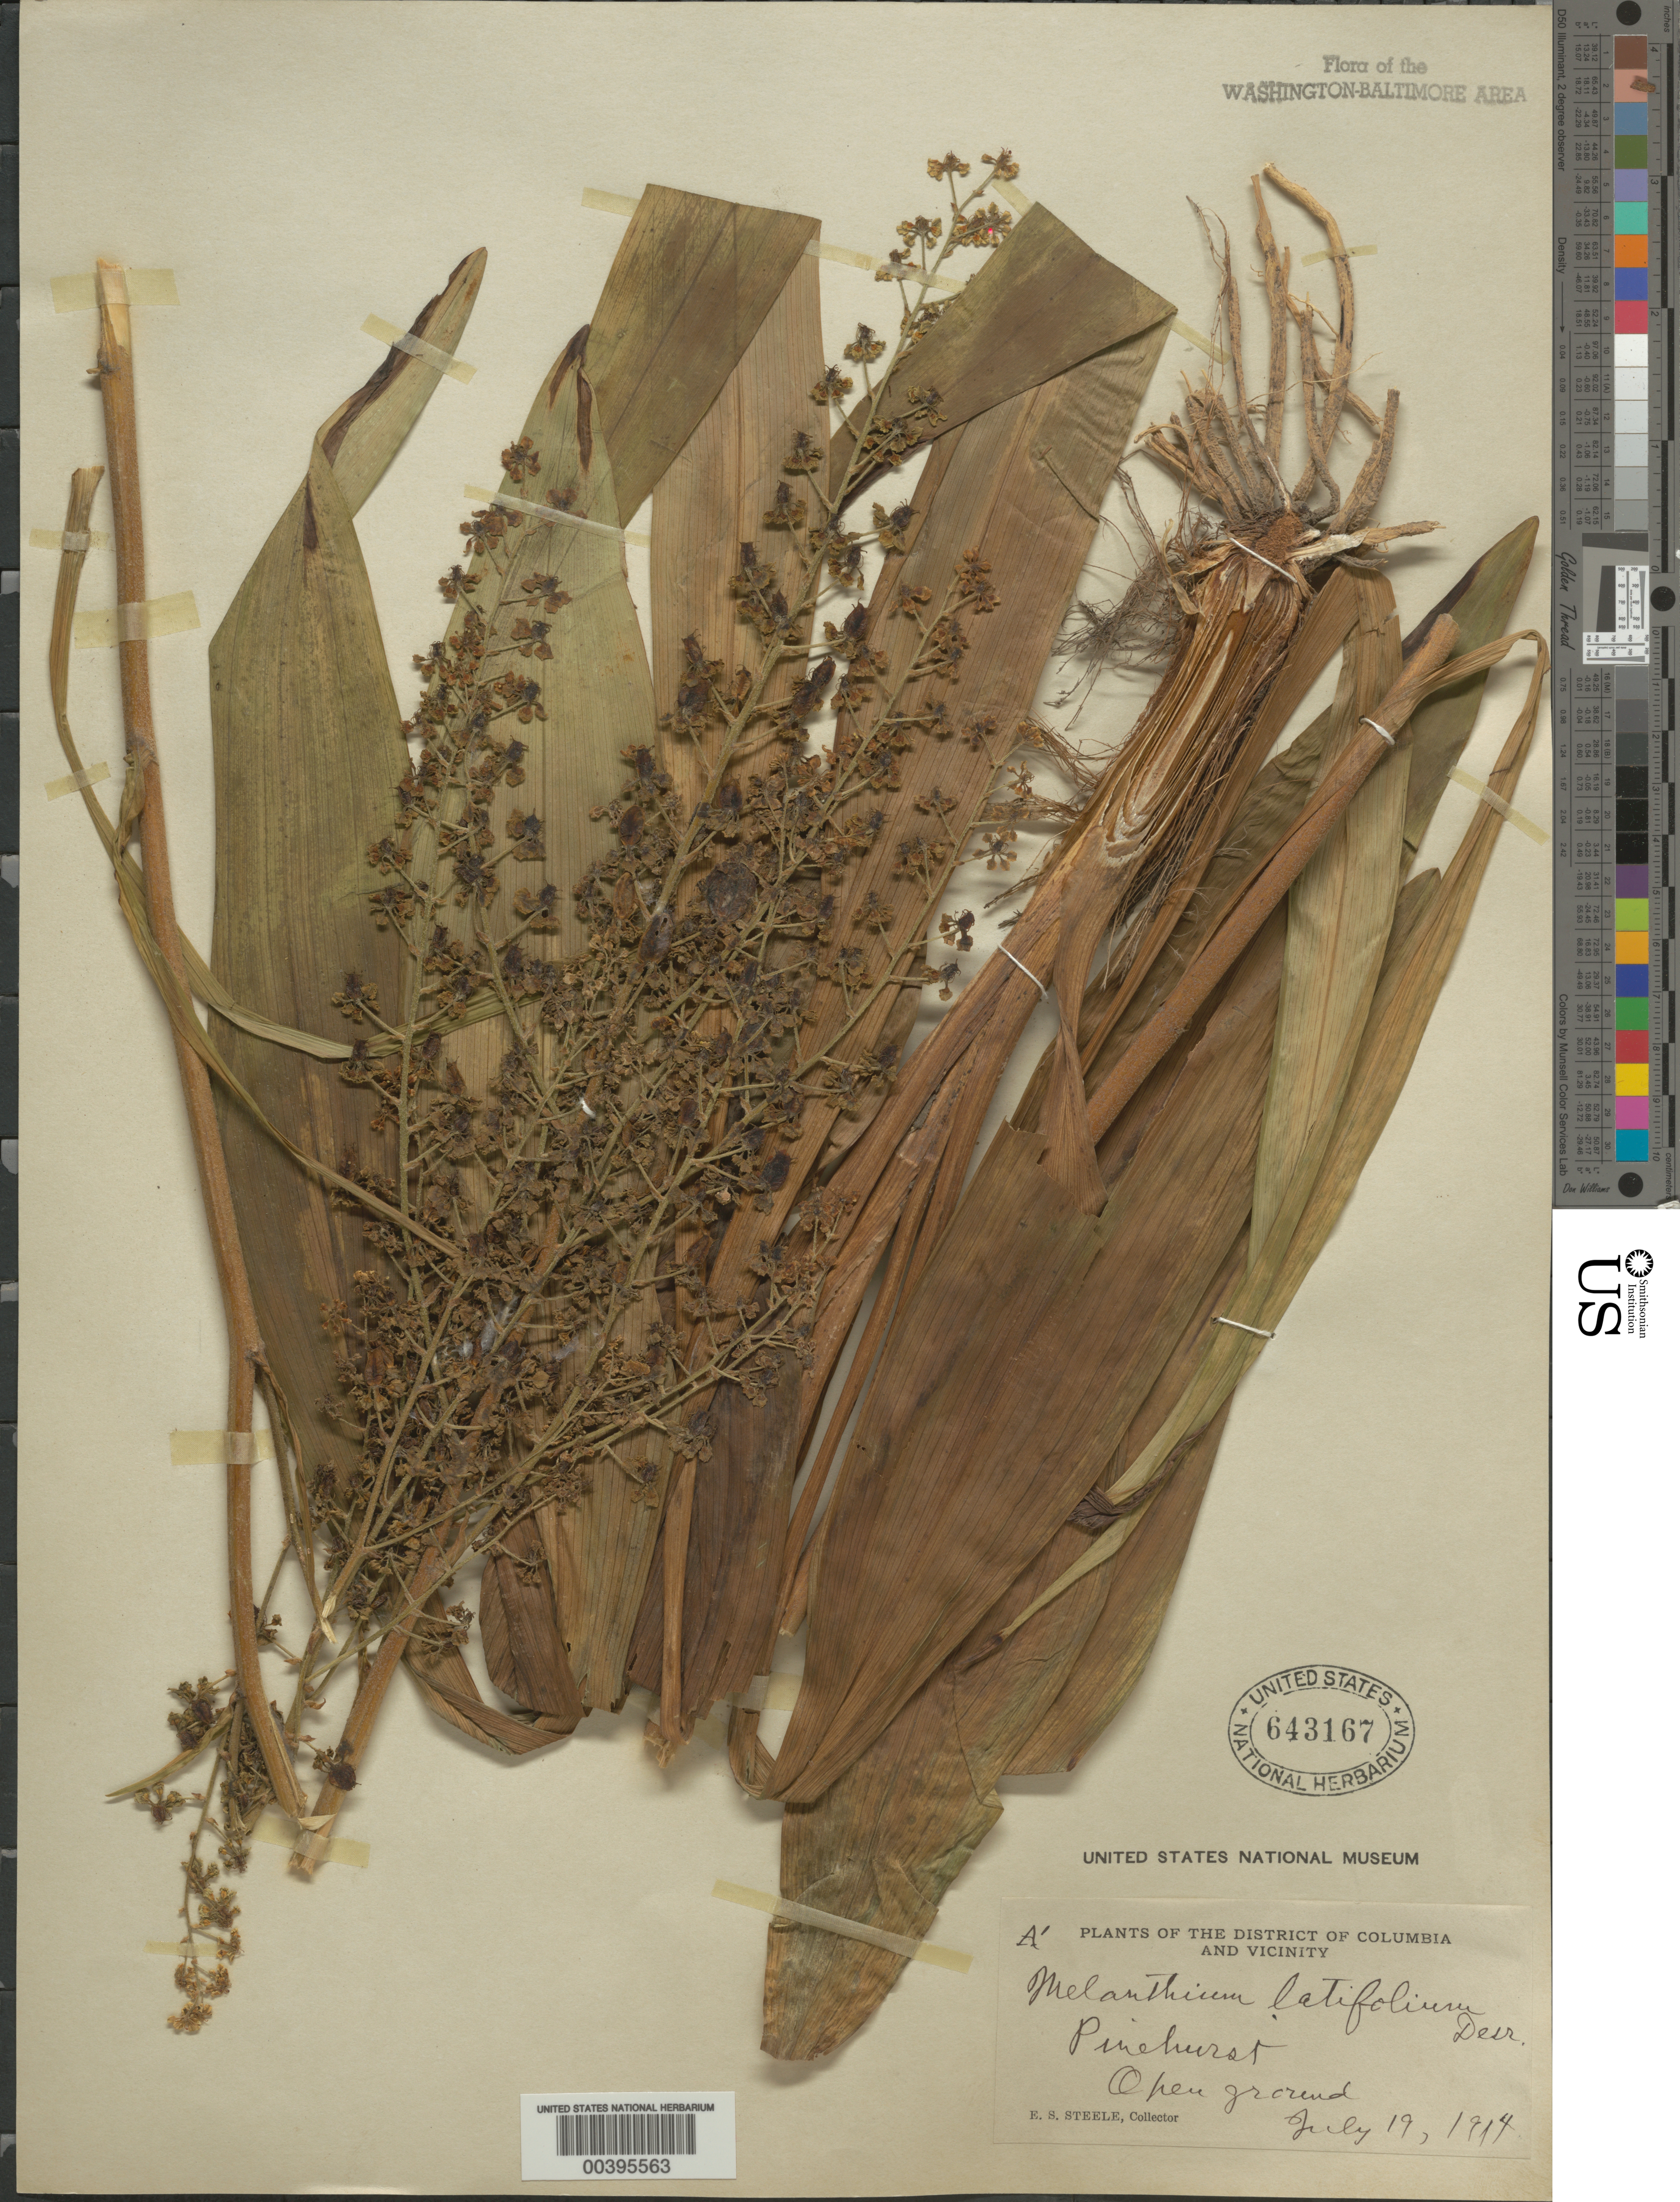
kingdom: Plantae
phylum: Tracheophyta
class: Liliopsida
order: Liliales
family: Melanthiaceae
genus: Melanthium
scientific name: Melanthium hybridum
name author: Walter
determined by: Strong, Mark T., (BOT), Smithsonian Institution - National Museum of Natural History (UNITED STATES)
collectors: E. Steele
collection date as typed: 19 Jul 1914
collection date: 1914-07-19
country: United States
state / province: District of Columbia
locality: Pinehurst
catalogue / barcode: US 643167